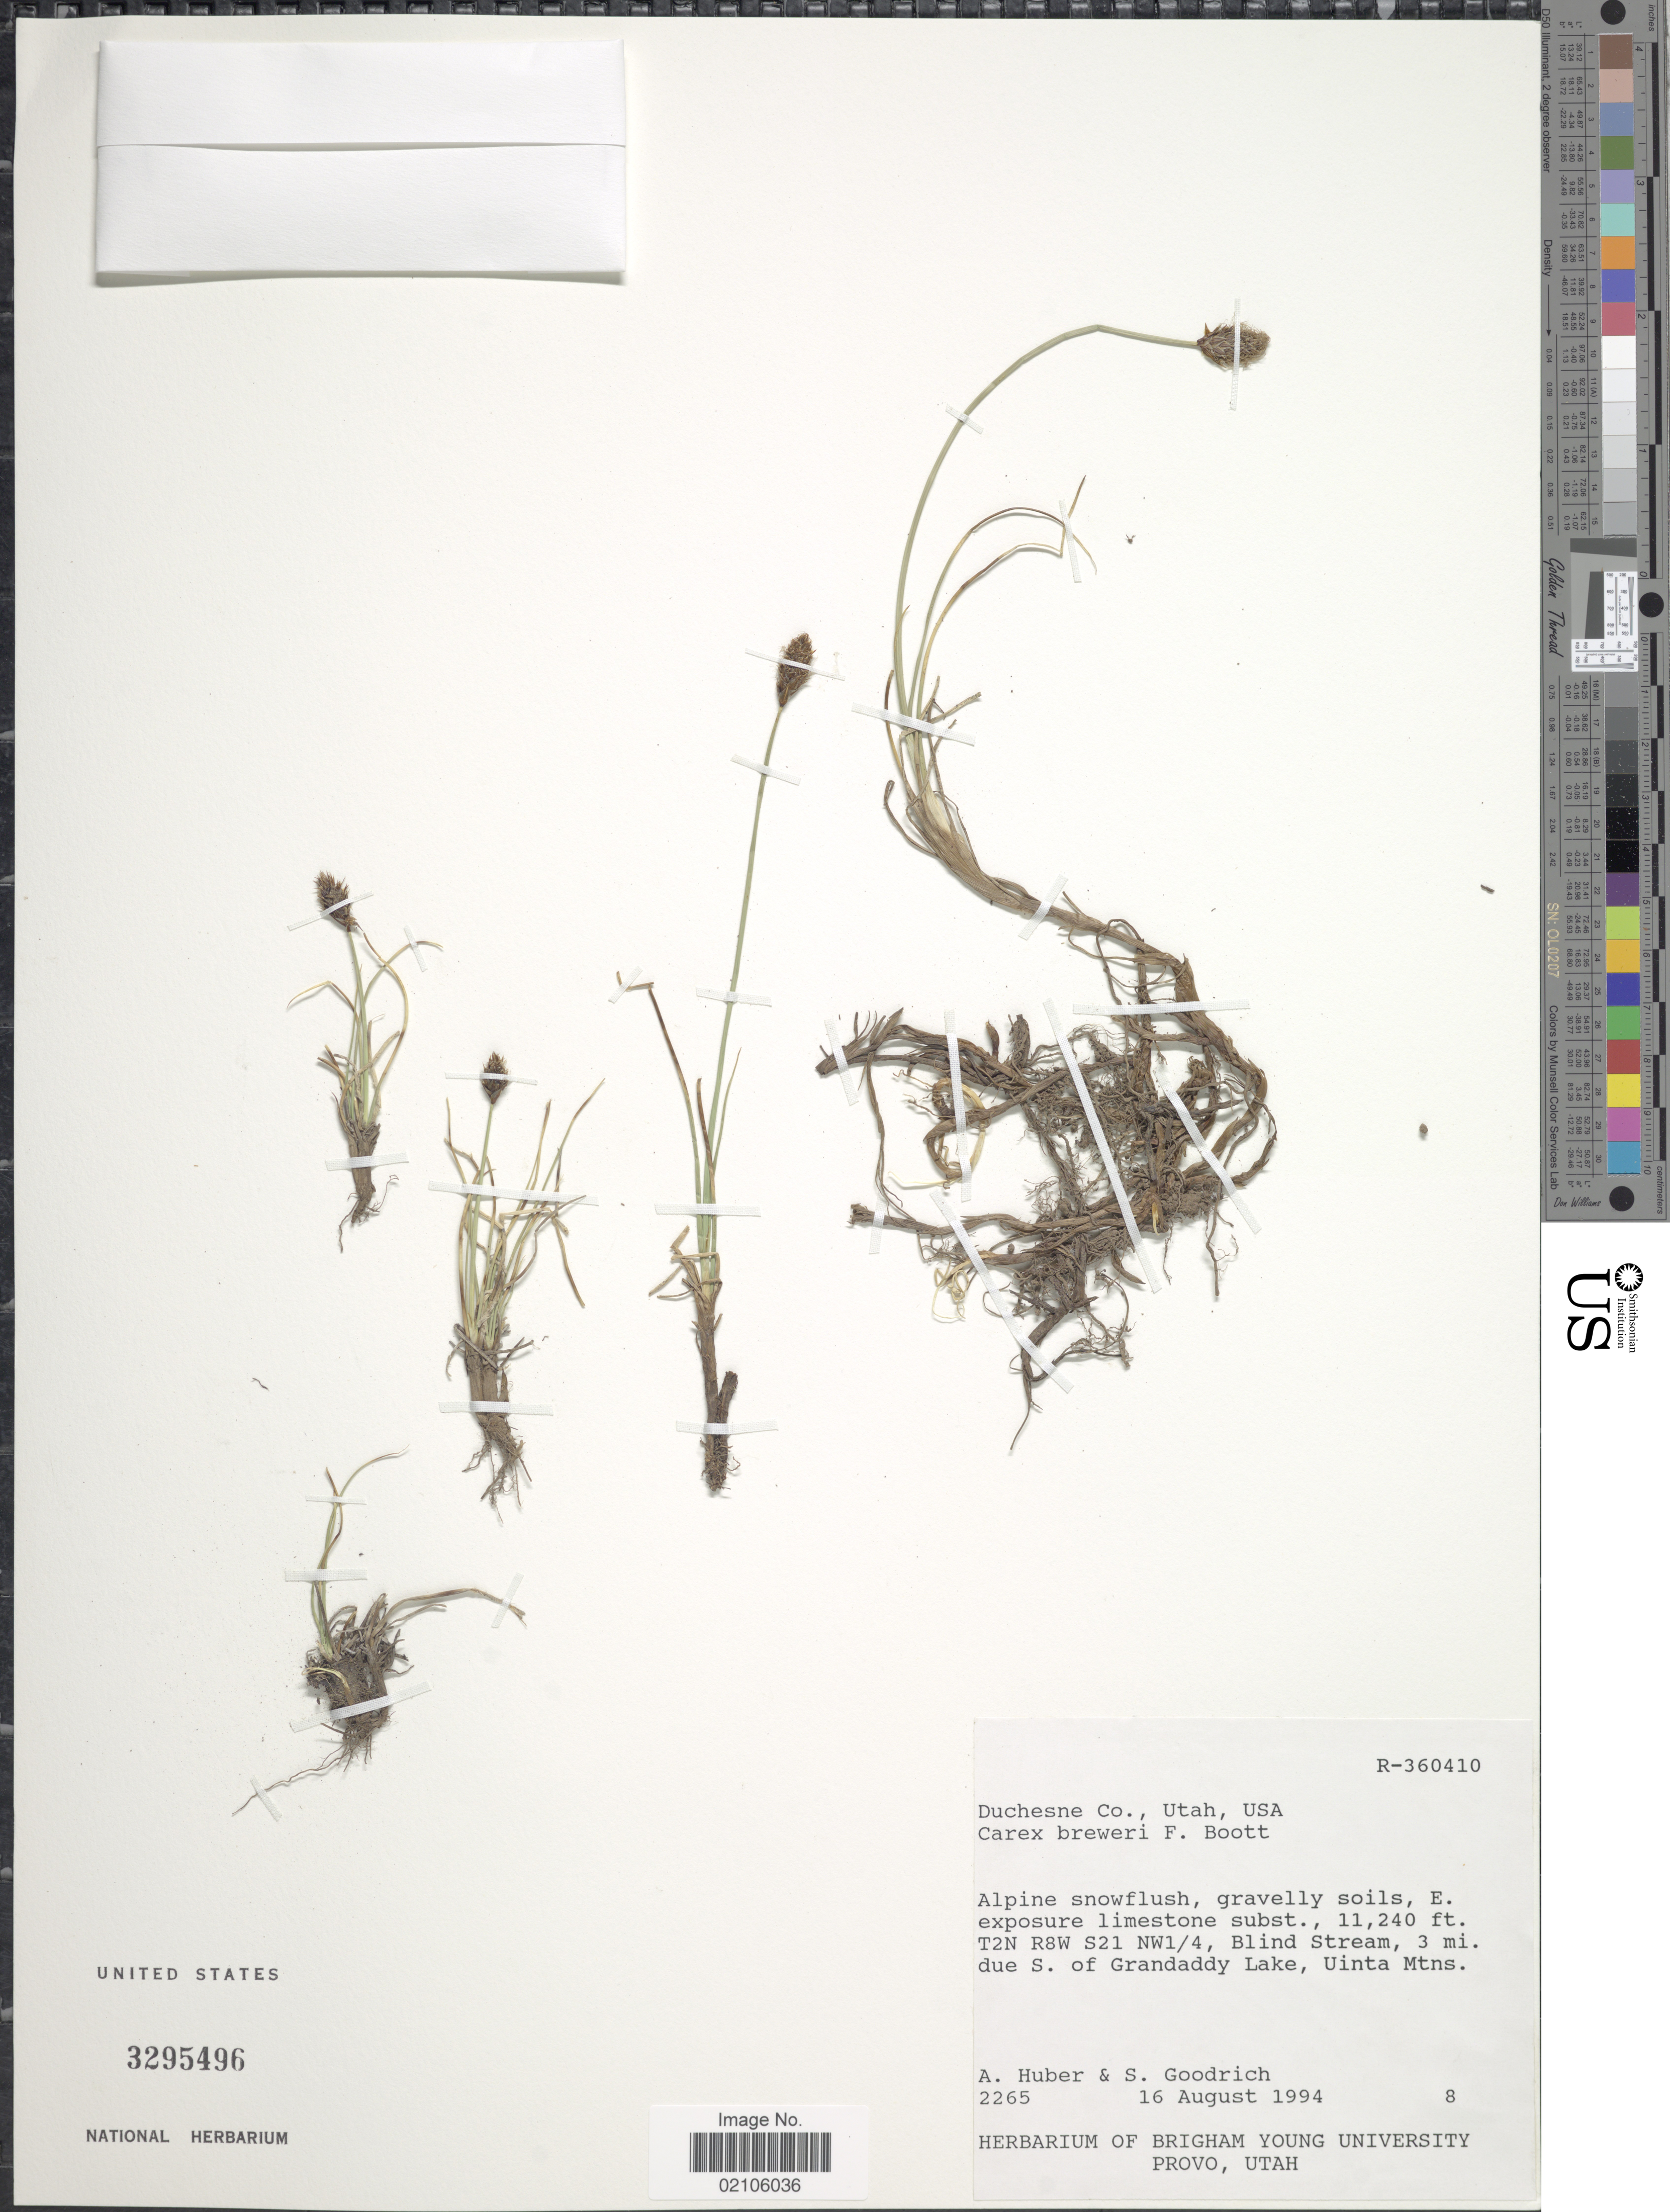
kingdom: Plantae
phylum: Tracheophyta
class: Liliopsida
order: Poales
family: Cyperaceae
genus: Carex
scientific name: Carex breweri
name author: Boott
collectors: A. Huber & S. Goodrich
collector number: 2265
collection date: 1994-08-16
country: United States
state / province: Utah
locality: Duchesne Co, Alpine snowflush, gravelly soils, E. exposure limestone subst., T2N R8W S21 NW¼, Blind Stream, 3 mi due S of Grandaddy Lake, Uinta Mtns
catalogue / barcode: US 3295496